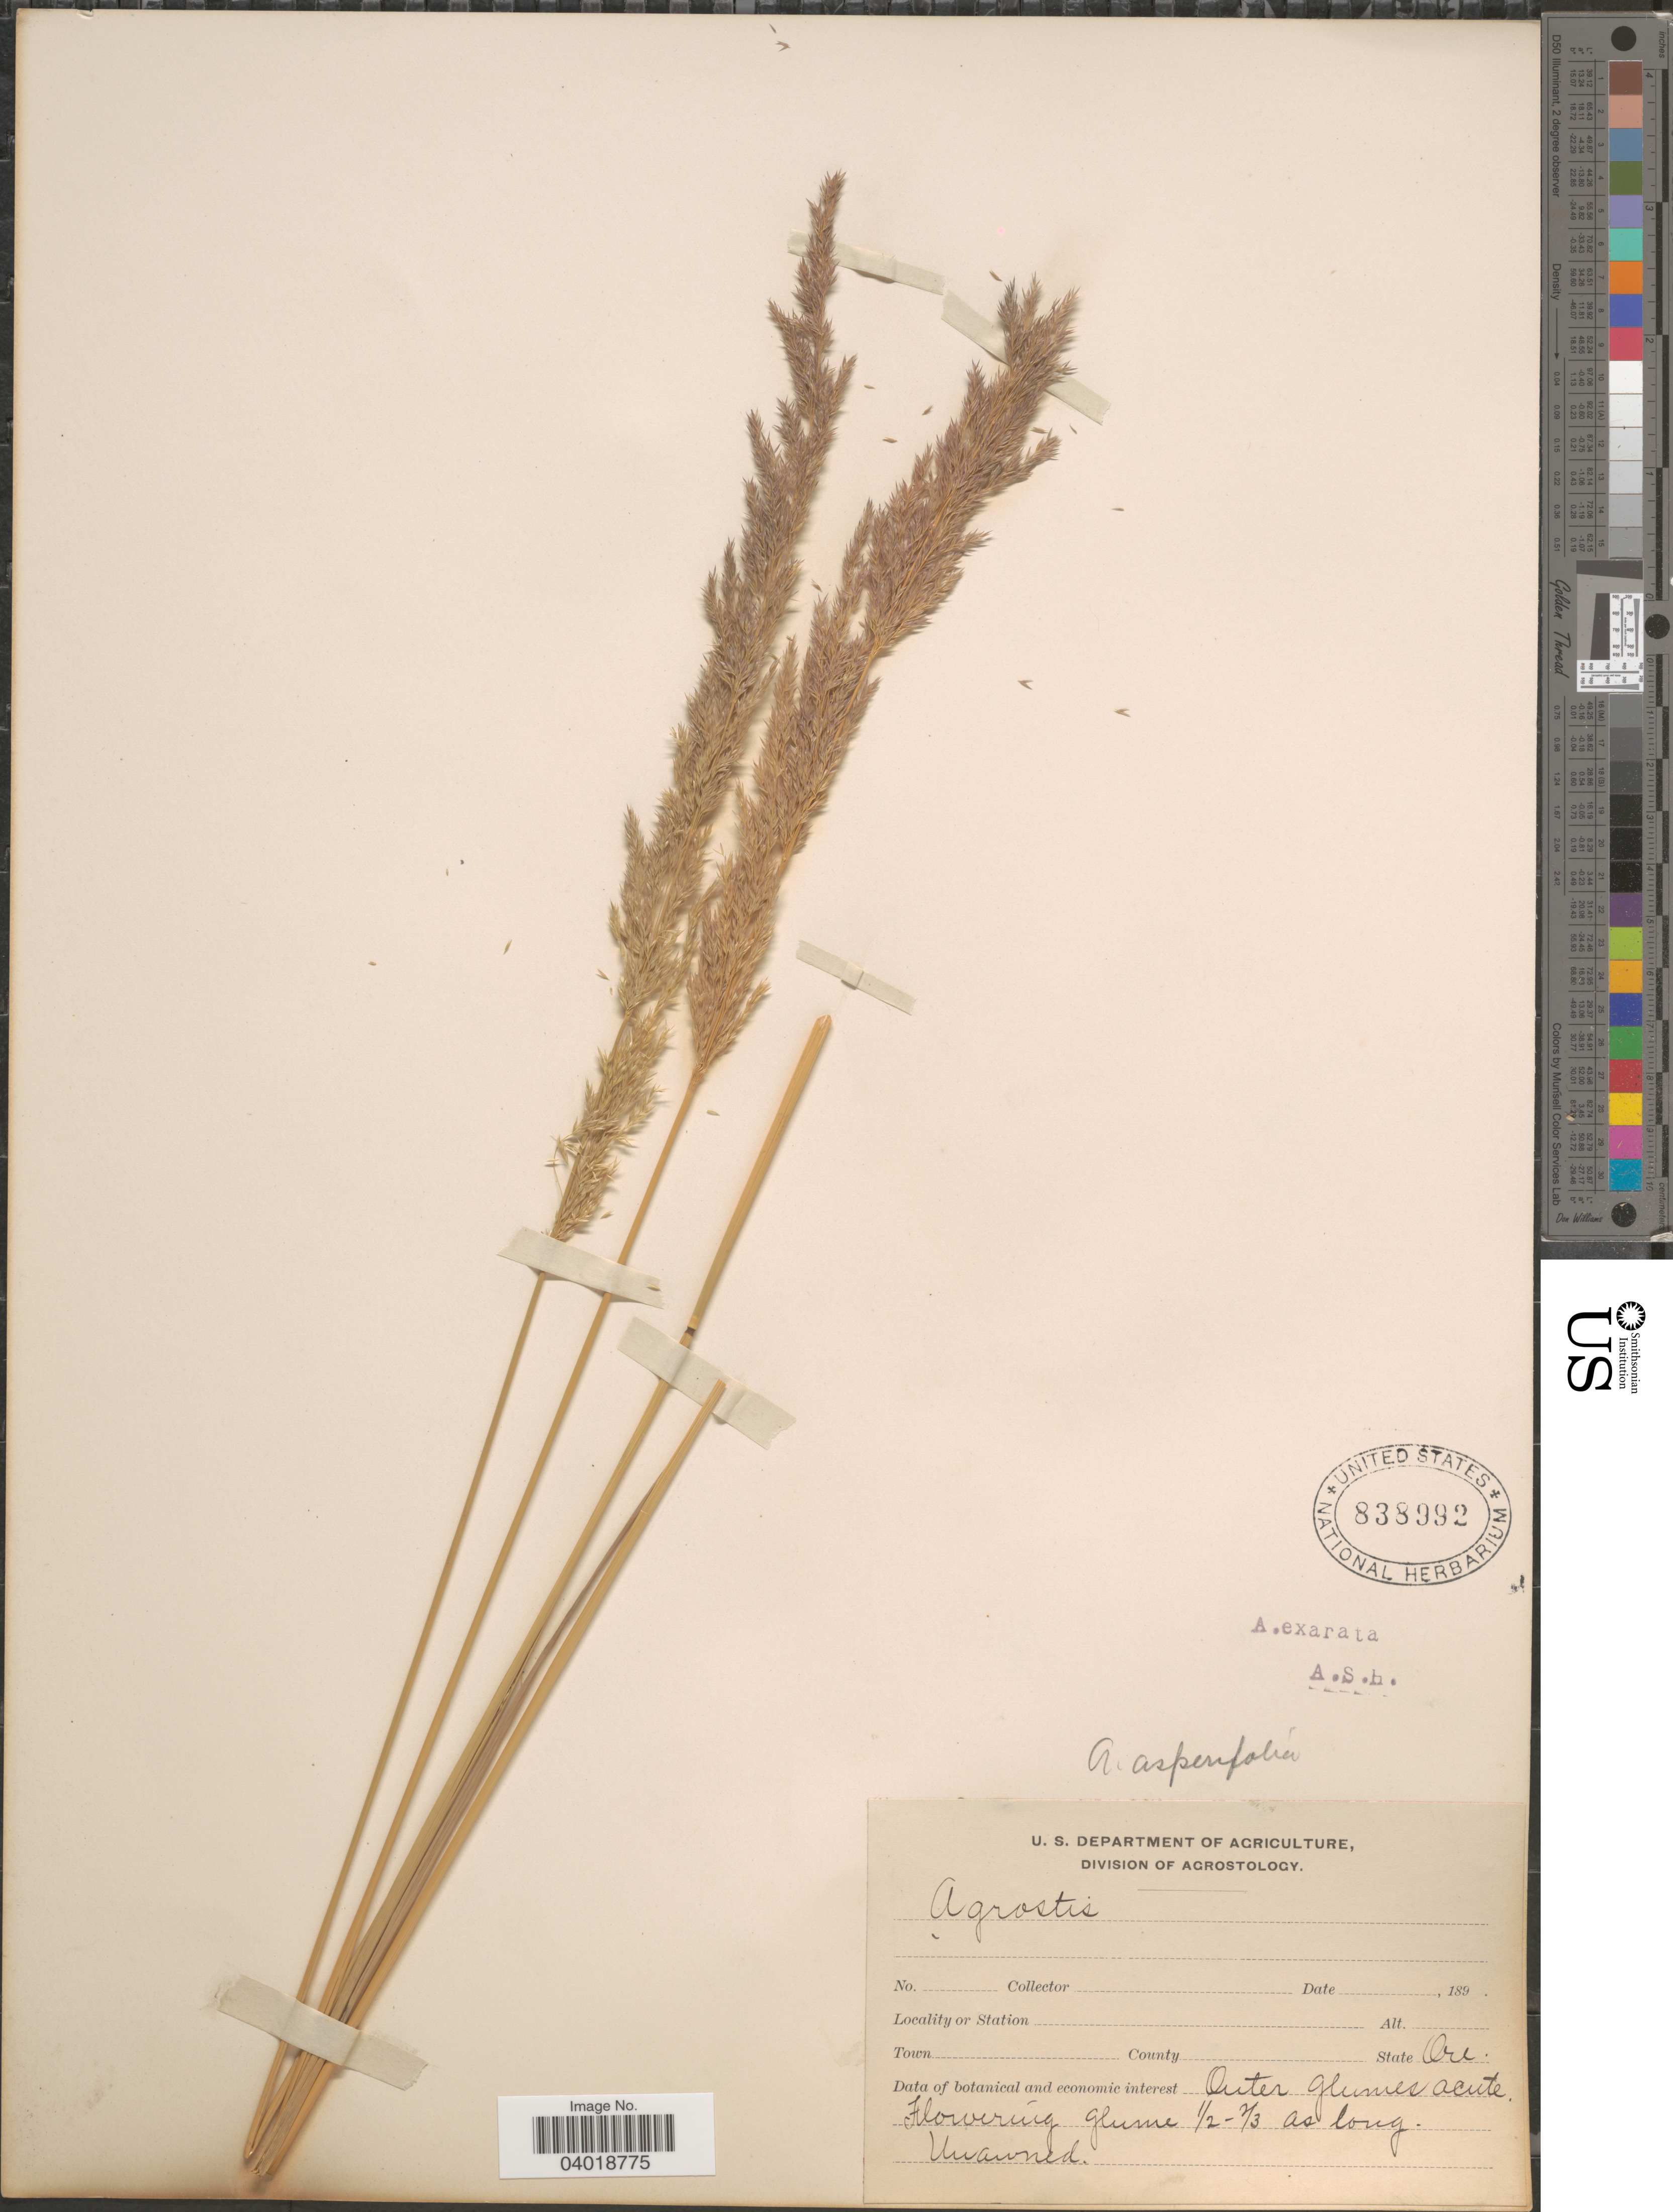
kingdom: Plantae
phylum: Tracheophyta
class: Liliopsida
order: Poales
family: Poaceae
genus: Agrostis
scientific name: Agrostis exarata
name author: Trin.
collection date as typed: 189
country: United States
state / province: Oregon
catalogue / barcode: US 838992